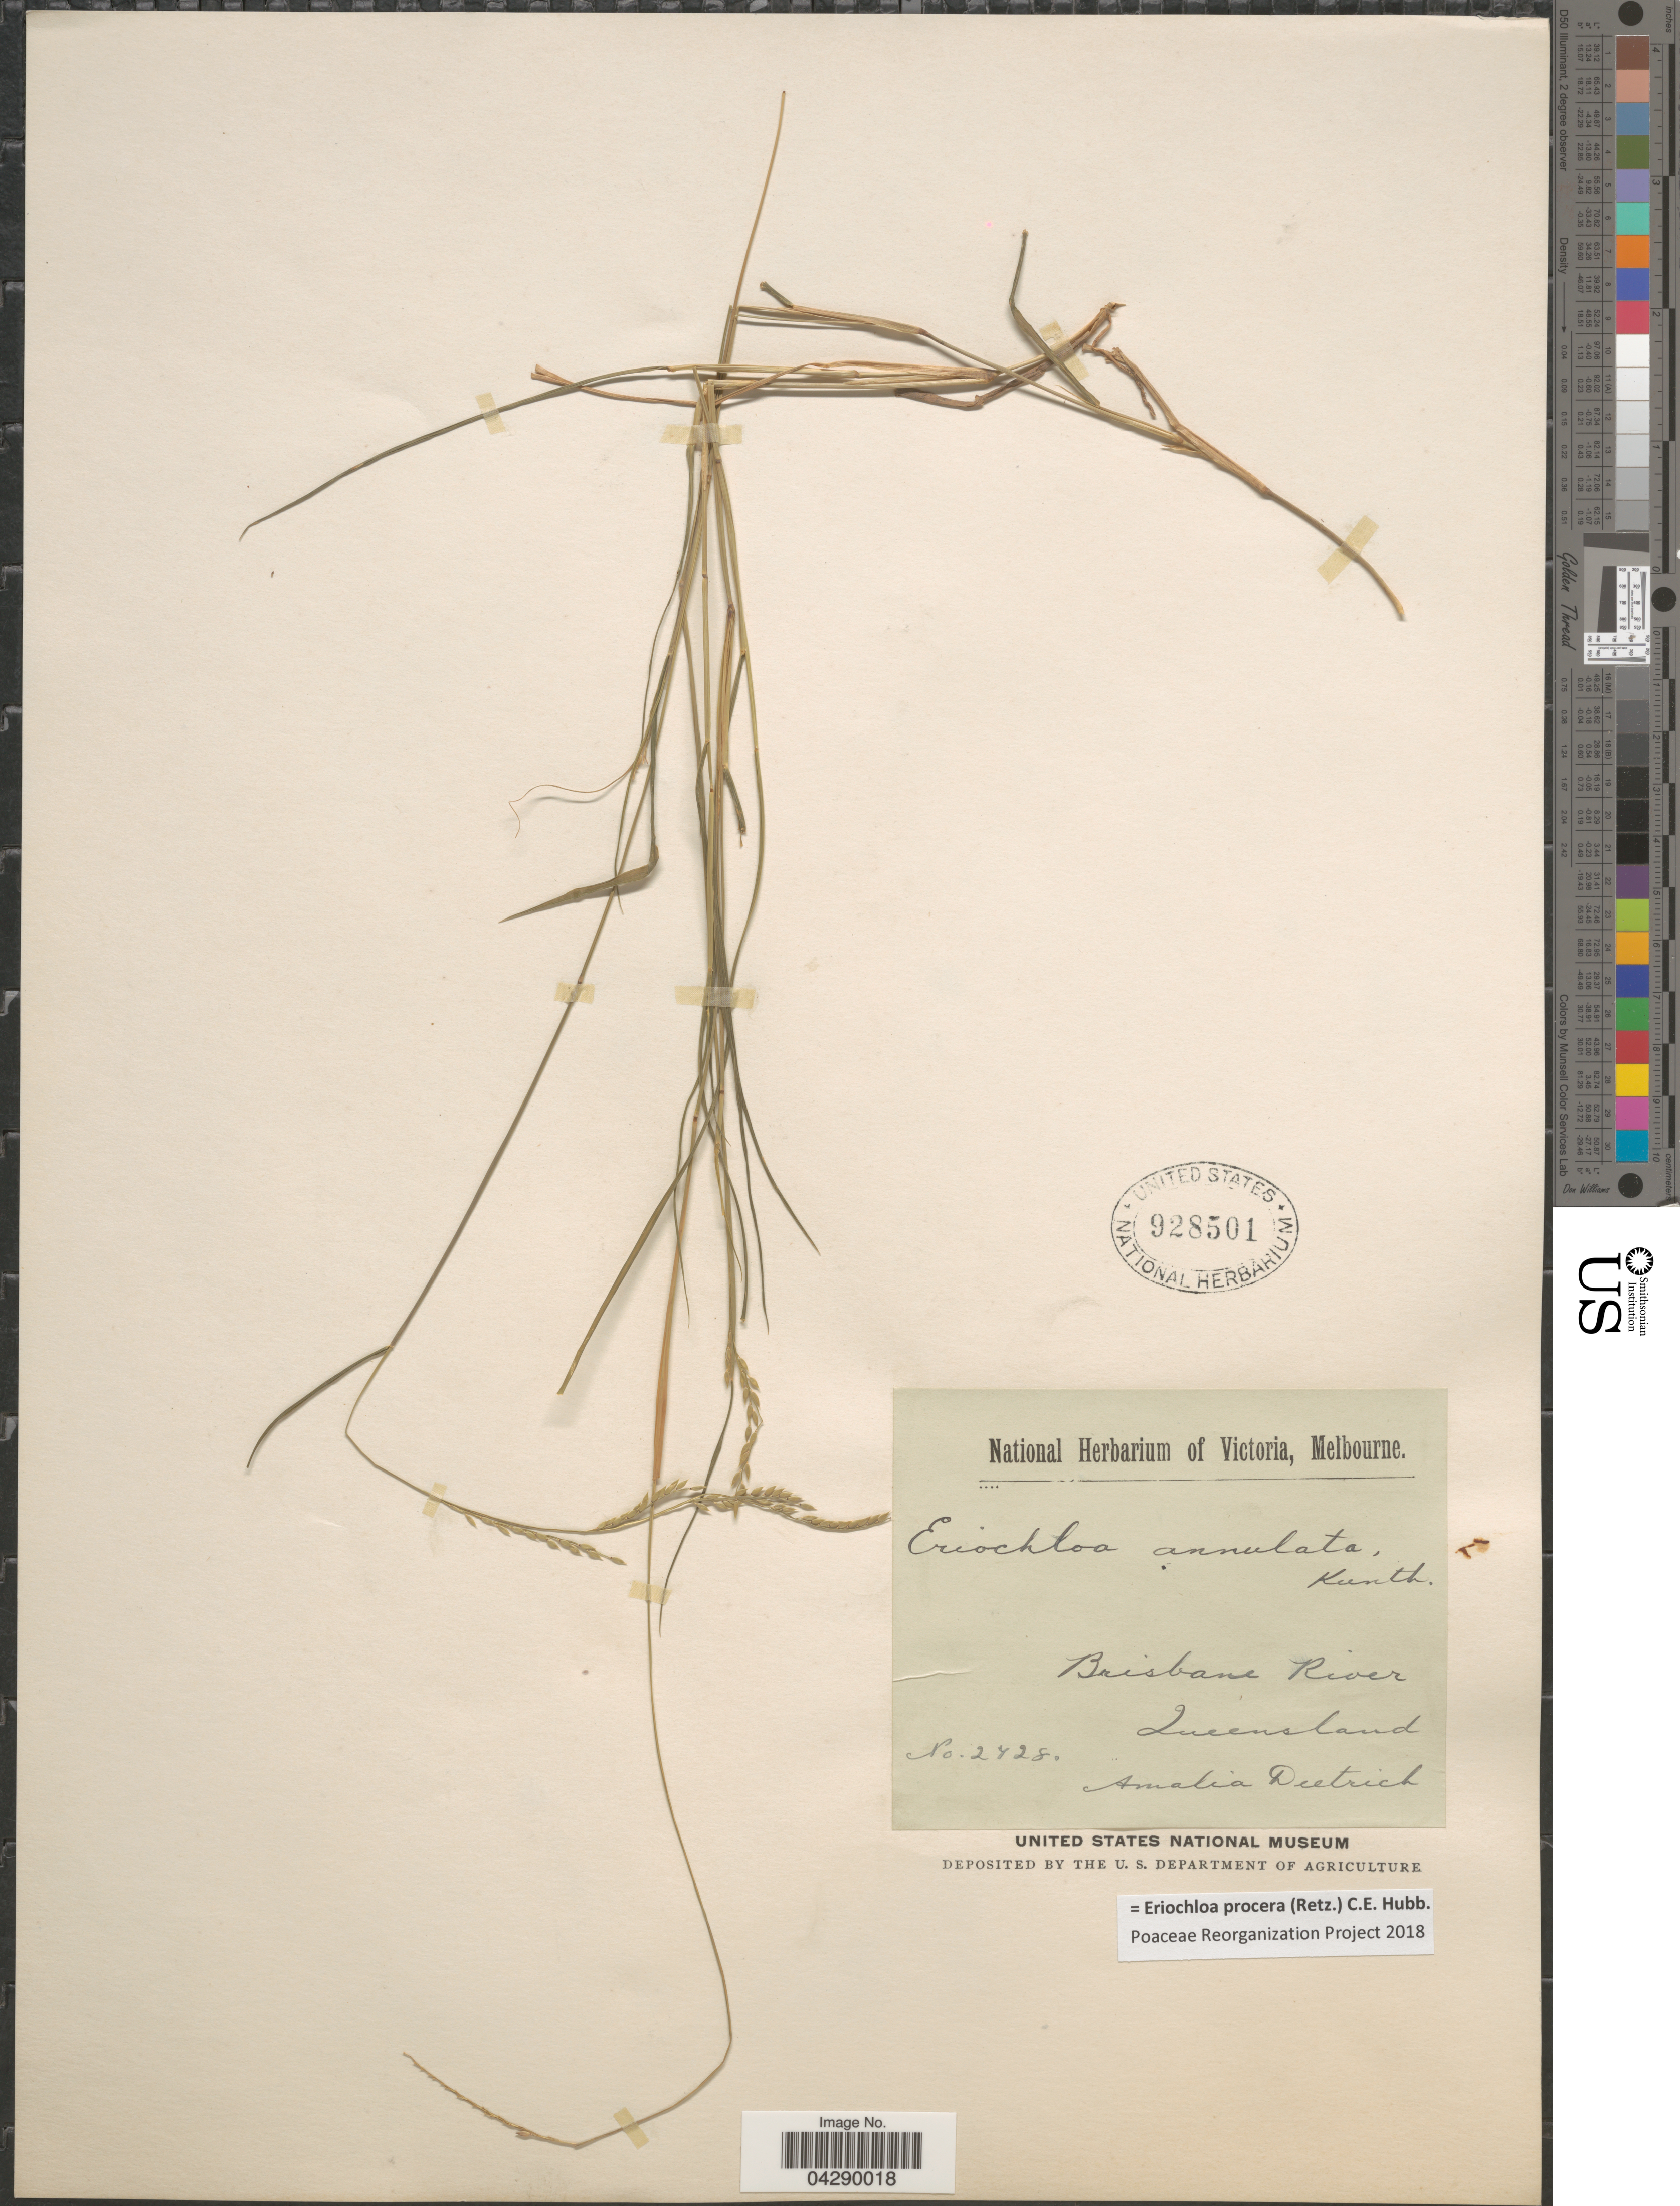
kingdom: Plantae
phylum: Tracheophyta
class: Liliopsida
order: Poales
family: Poaceae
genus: Eriochloa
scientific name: Eriochloa procera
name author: (Retz.) C.E. Hubb.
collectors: A. G. Dietrich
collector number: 2428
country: Australia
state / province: Queensland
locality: Brisbane River.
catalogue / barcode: US 928501